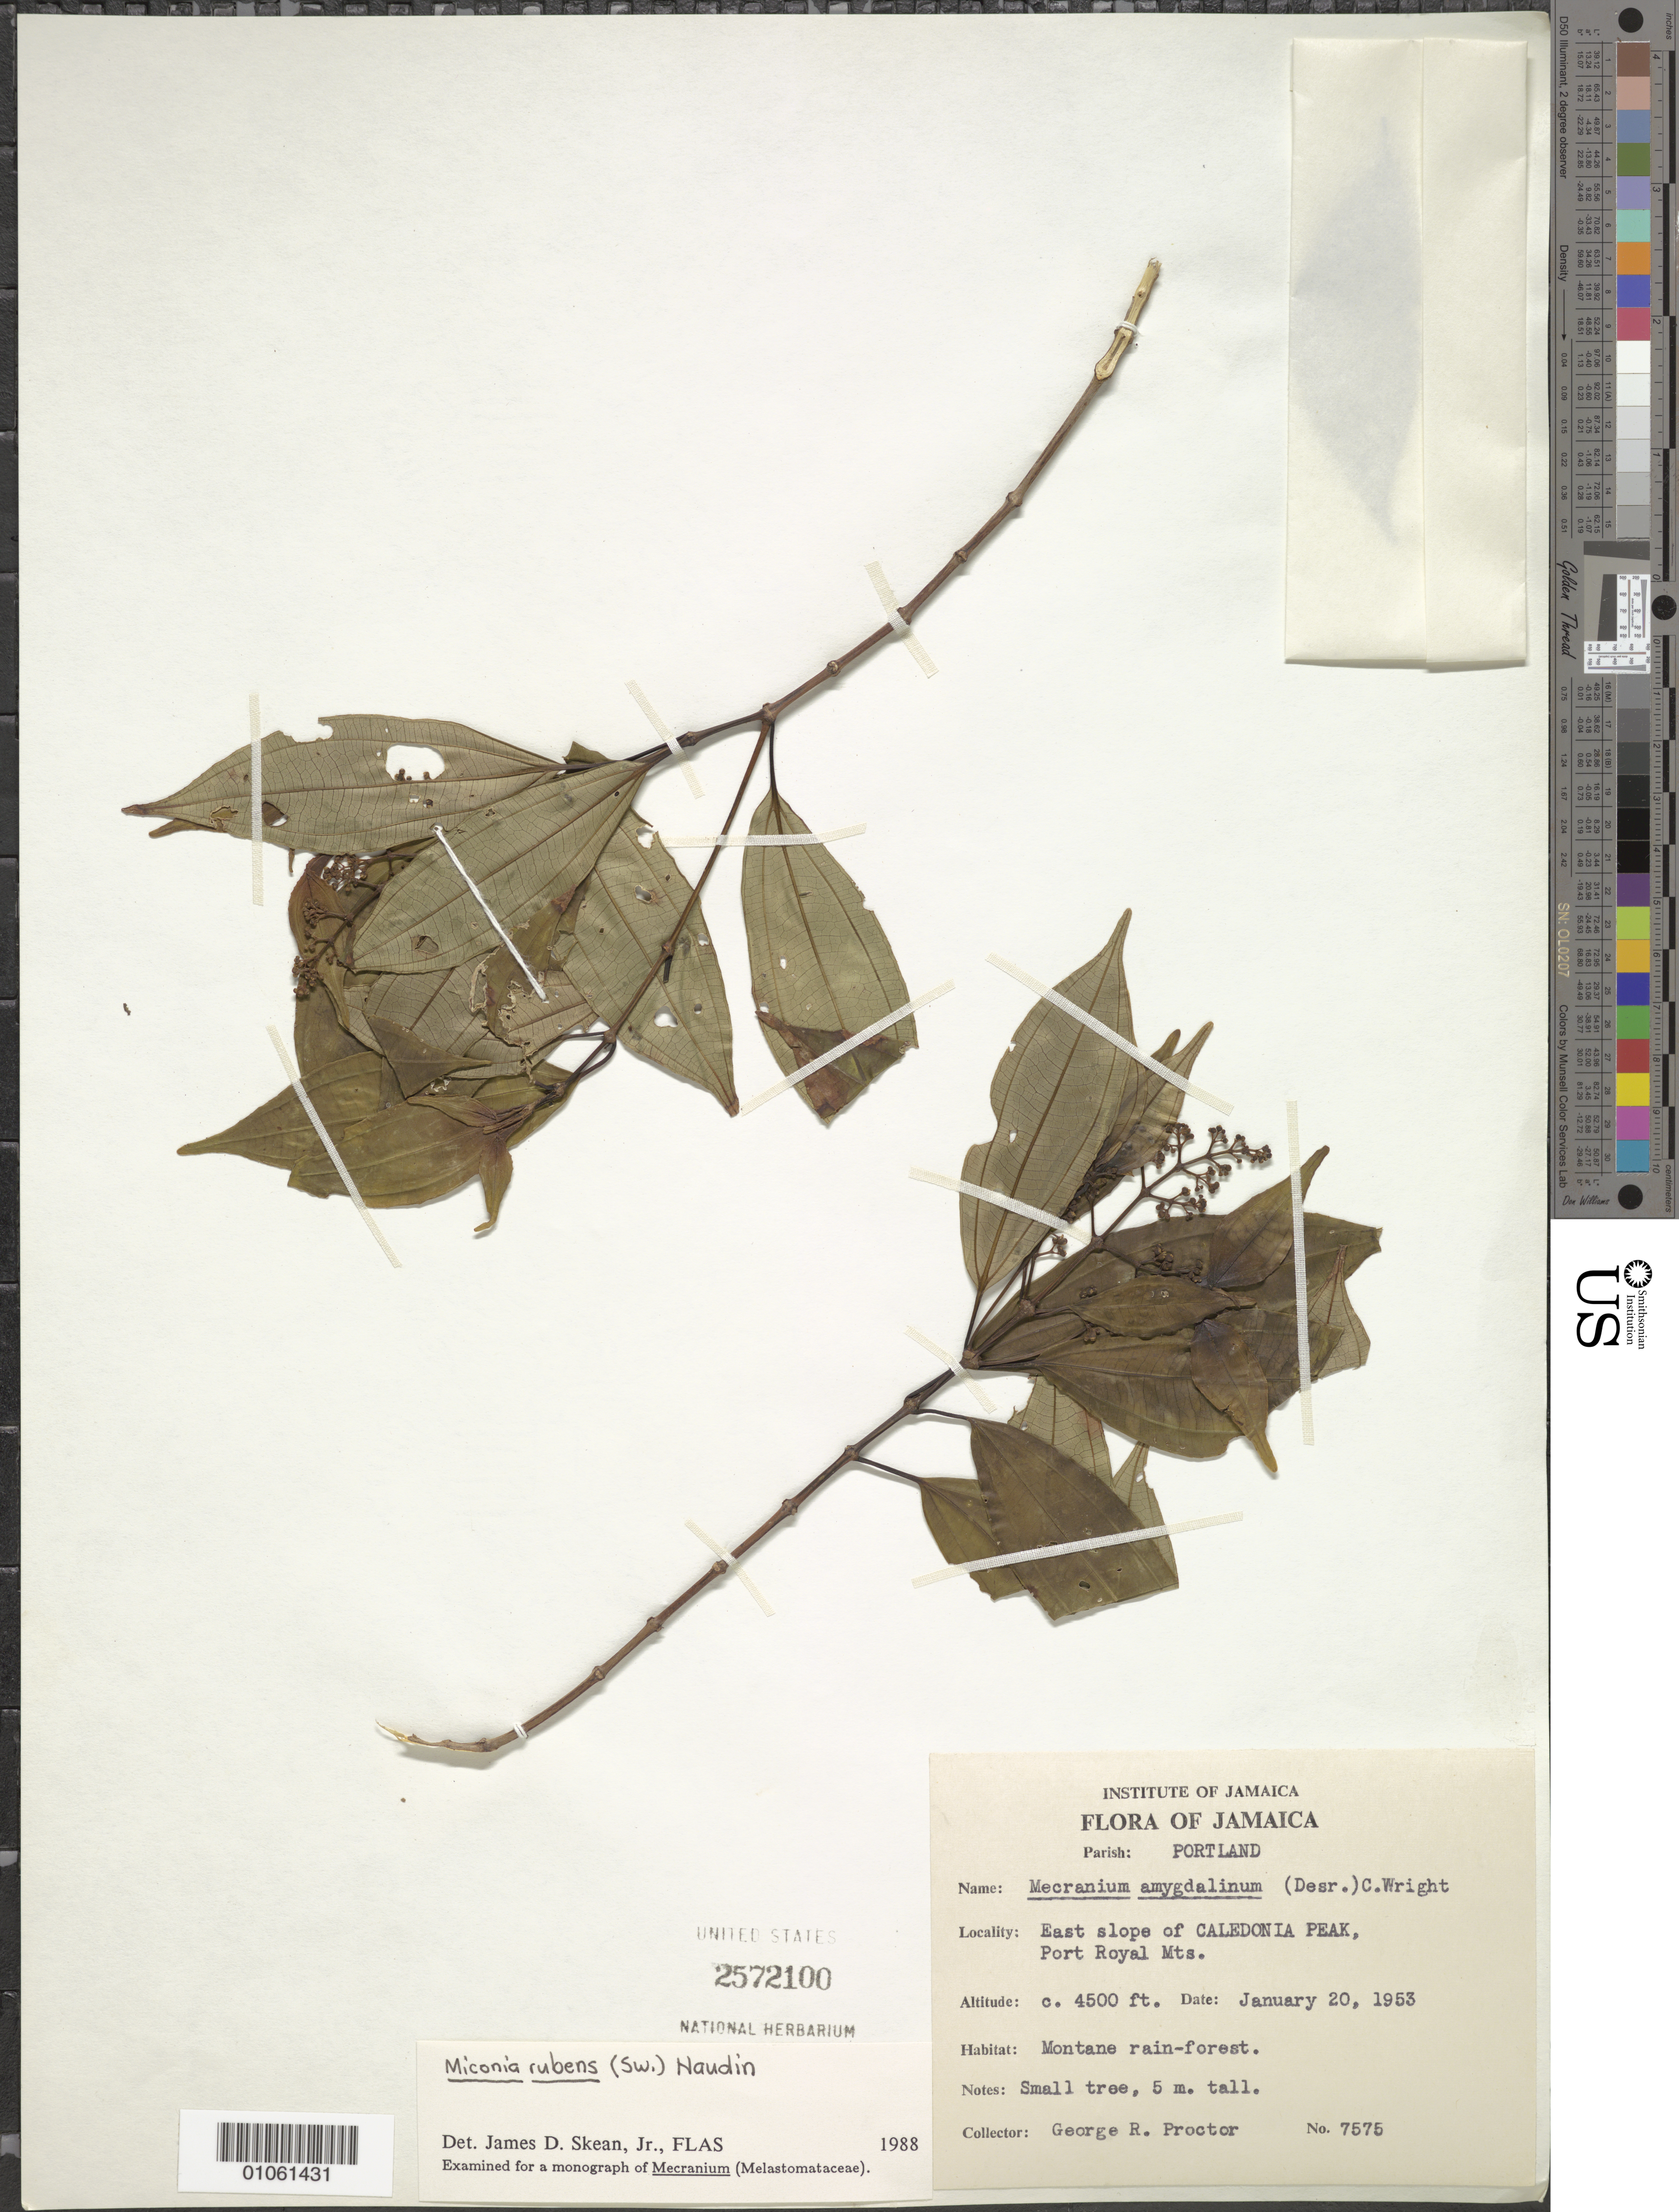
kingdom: Plantae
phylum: Tracheophyta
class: Magnoliopsida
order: Myrtales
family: Melastomataceae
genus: Miconia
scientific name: Miconia rubens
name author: (Sw.) Naudin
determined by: Skean, J. D., Jr.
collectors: G. R. Proctor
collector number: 7575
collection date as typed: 20 Jan 1953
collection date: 1953-01-20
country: Jamaica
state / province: Portland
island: Jamaica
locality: Caledonia Peak, E slope; Port Royal Mts.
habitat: Montane rainforest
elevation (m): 1372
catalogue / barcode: US 2572100